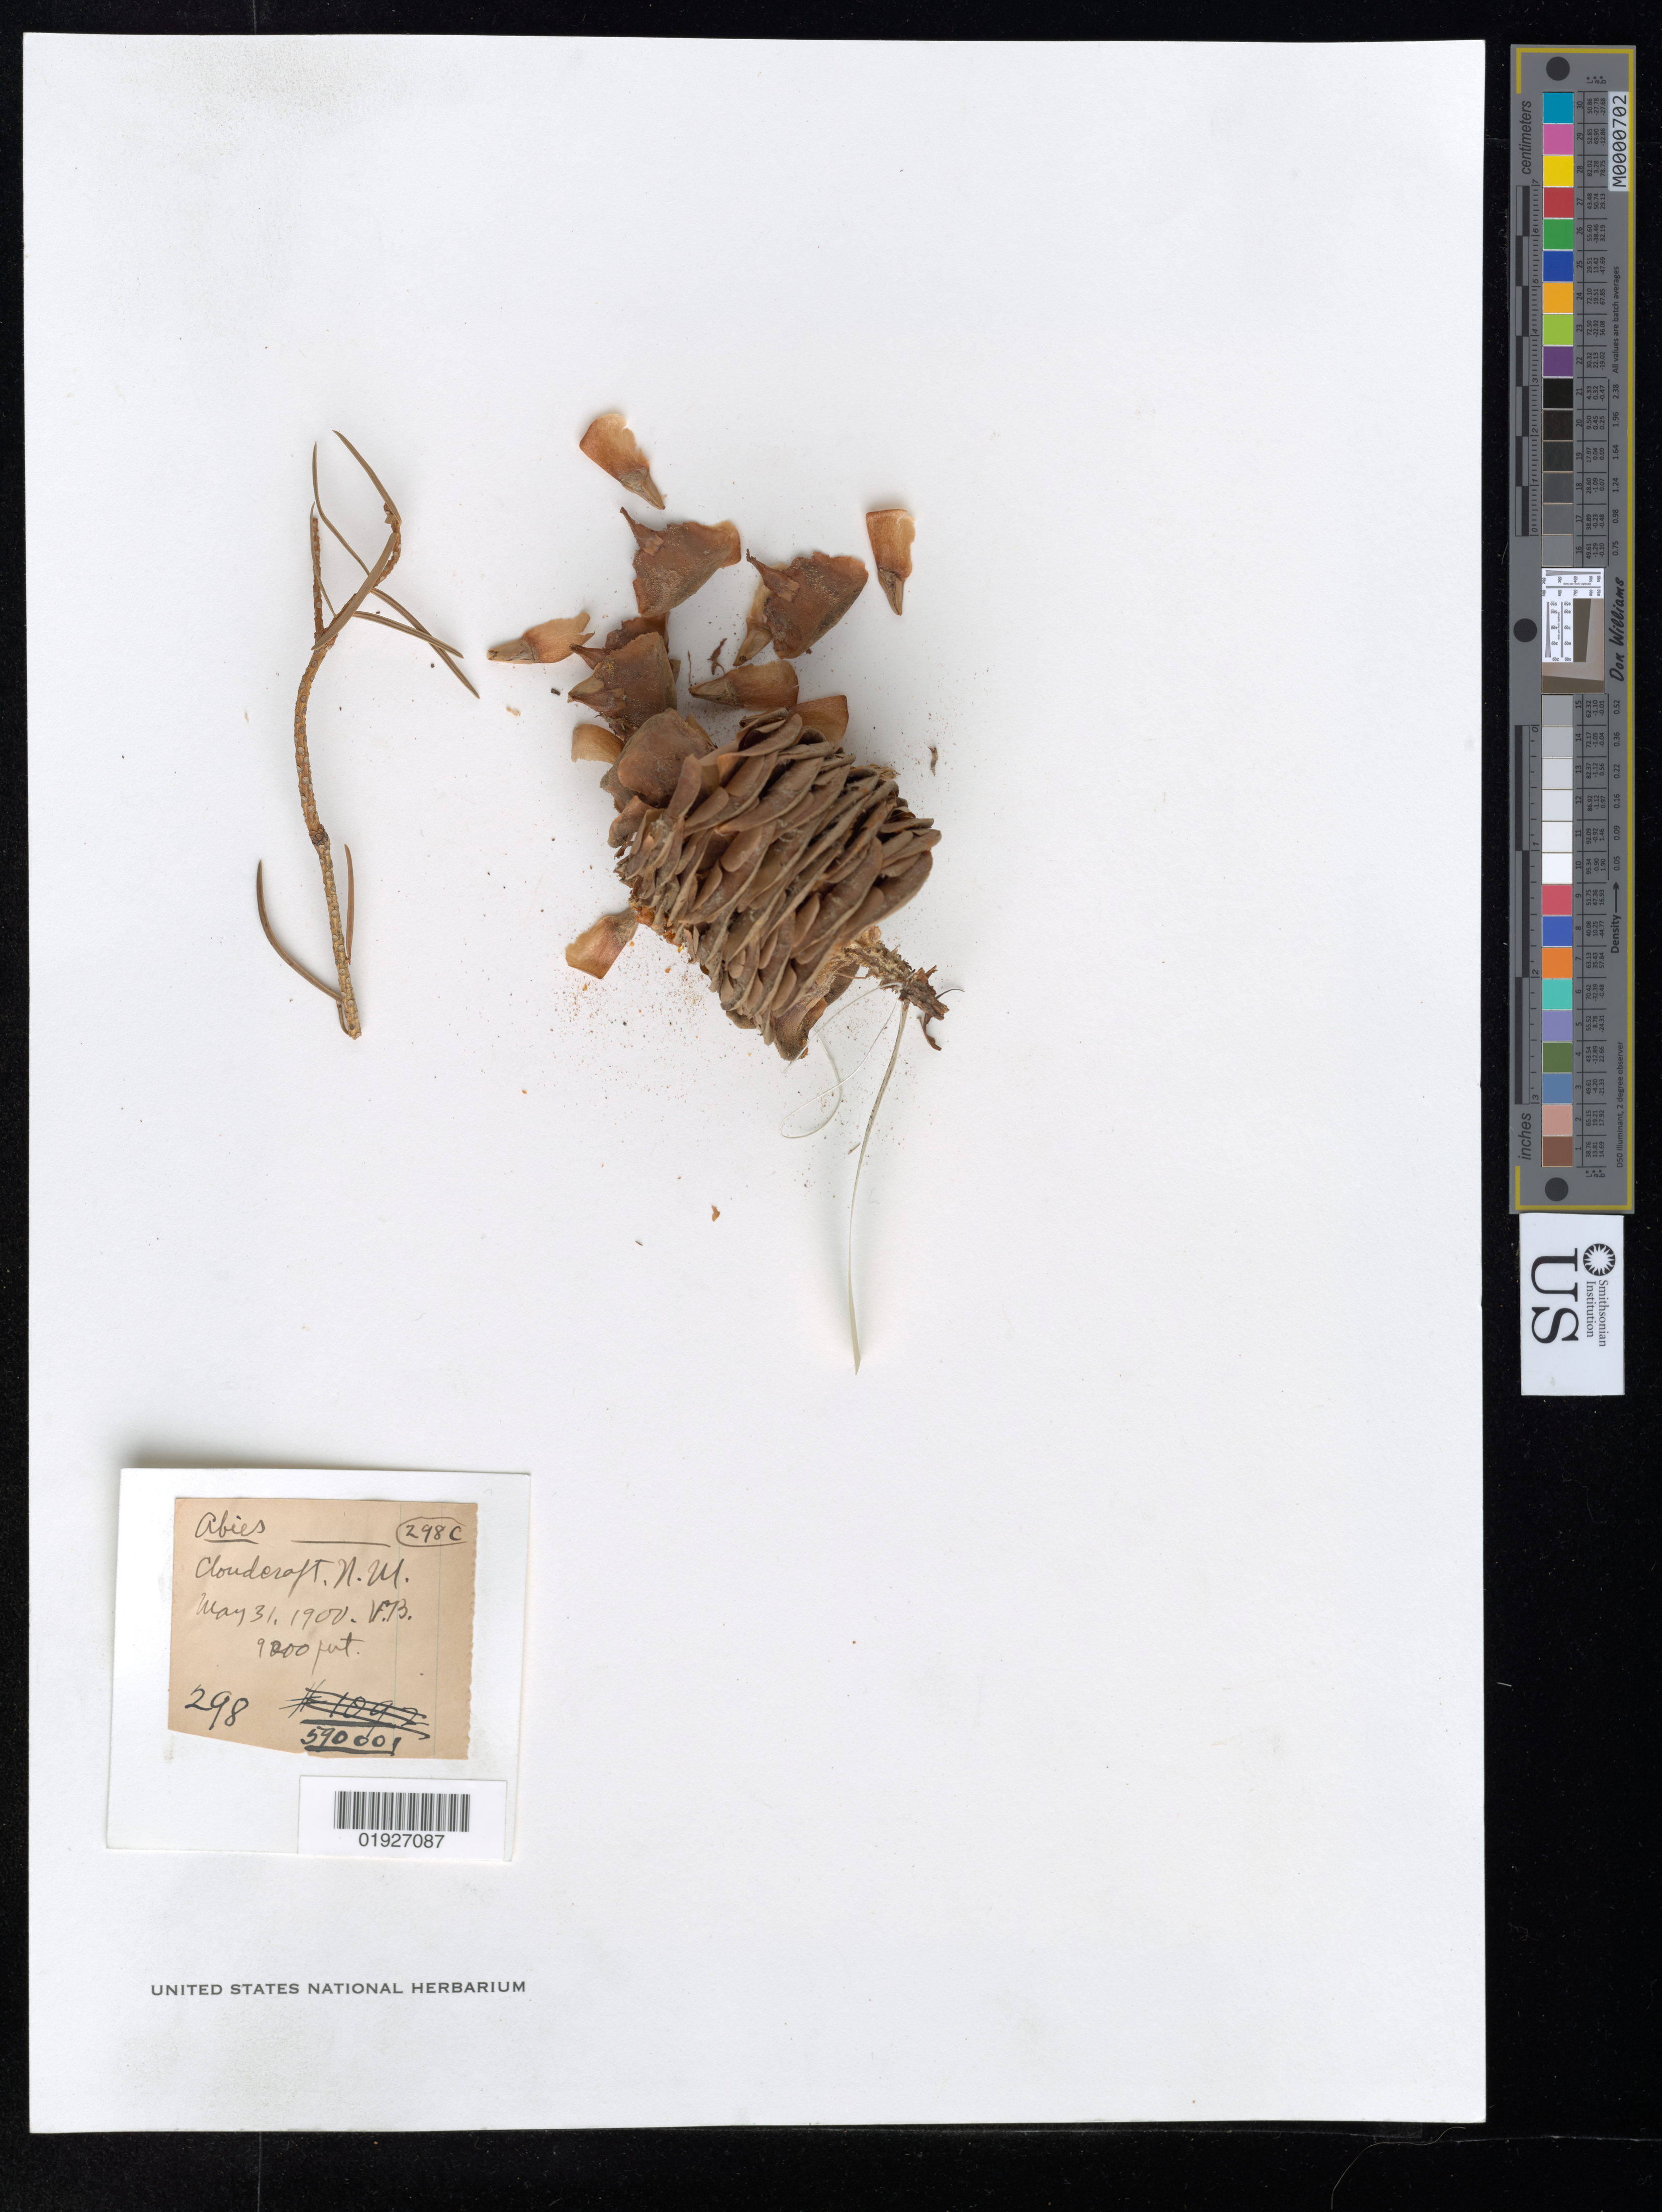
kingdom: Plantae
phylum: Tracheophyta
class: Pinopsida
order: Pinales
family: Pinaceae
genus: Abies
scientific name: Abies concolor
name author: (Gordon & Glend.) Lindl. ex Hildebr.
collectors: V. O. Bailey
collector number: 298c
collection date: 1900-05-31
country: United States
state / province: New Mexico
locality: Sacramento Mts, Cloudcroft, N.M.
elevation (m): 2743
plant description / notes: Herb. no. 590001. US 564669 has the same collector, coll. no, and locality data.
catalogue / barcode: US 590001